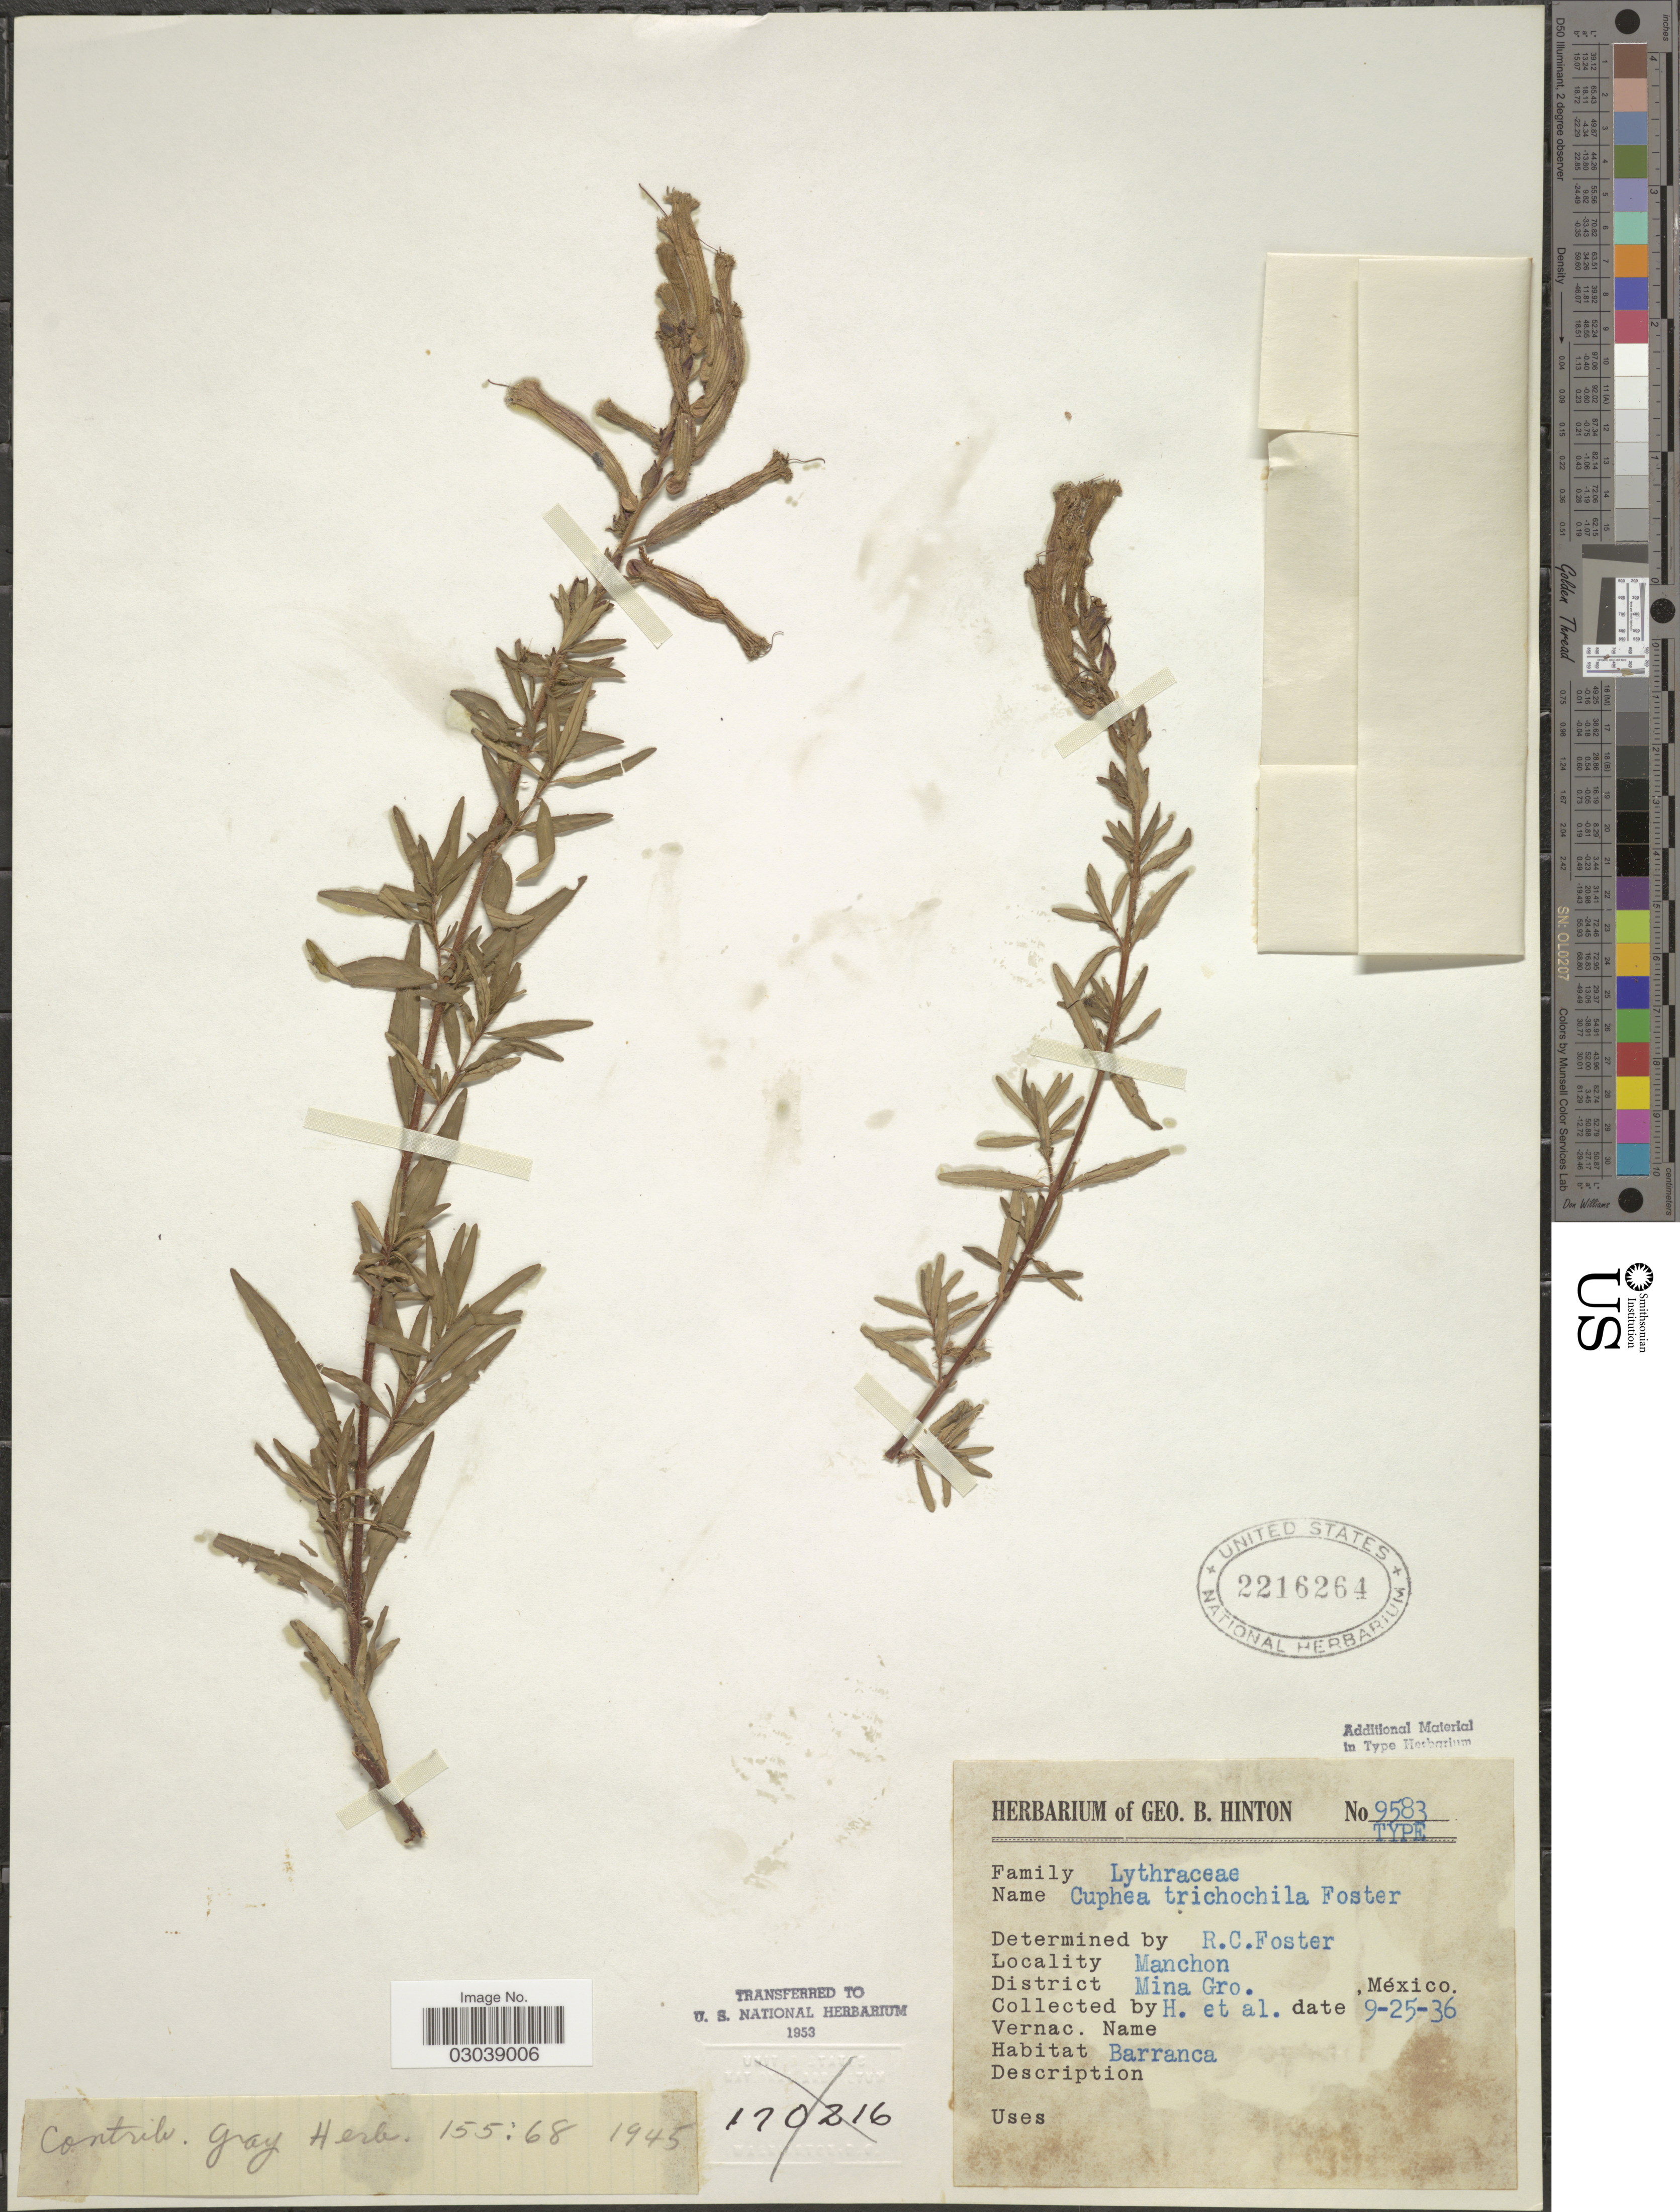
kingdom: Plantae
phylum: Tracheophyta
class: Magnoliopsida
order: Myrtales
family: Lythraceae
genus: Cuphea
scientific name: Cuphea trichochila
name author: R.C. Foster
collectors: G. B. Hinton & et al.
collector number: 9583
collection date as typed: Transcribed d/m/y: 25/9/36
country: Mexico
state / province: Guerrero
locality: Manchon, District Mina, Gro.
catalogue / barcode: US 2216264